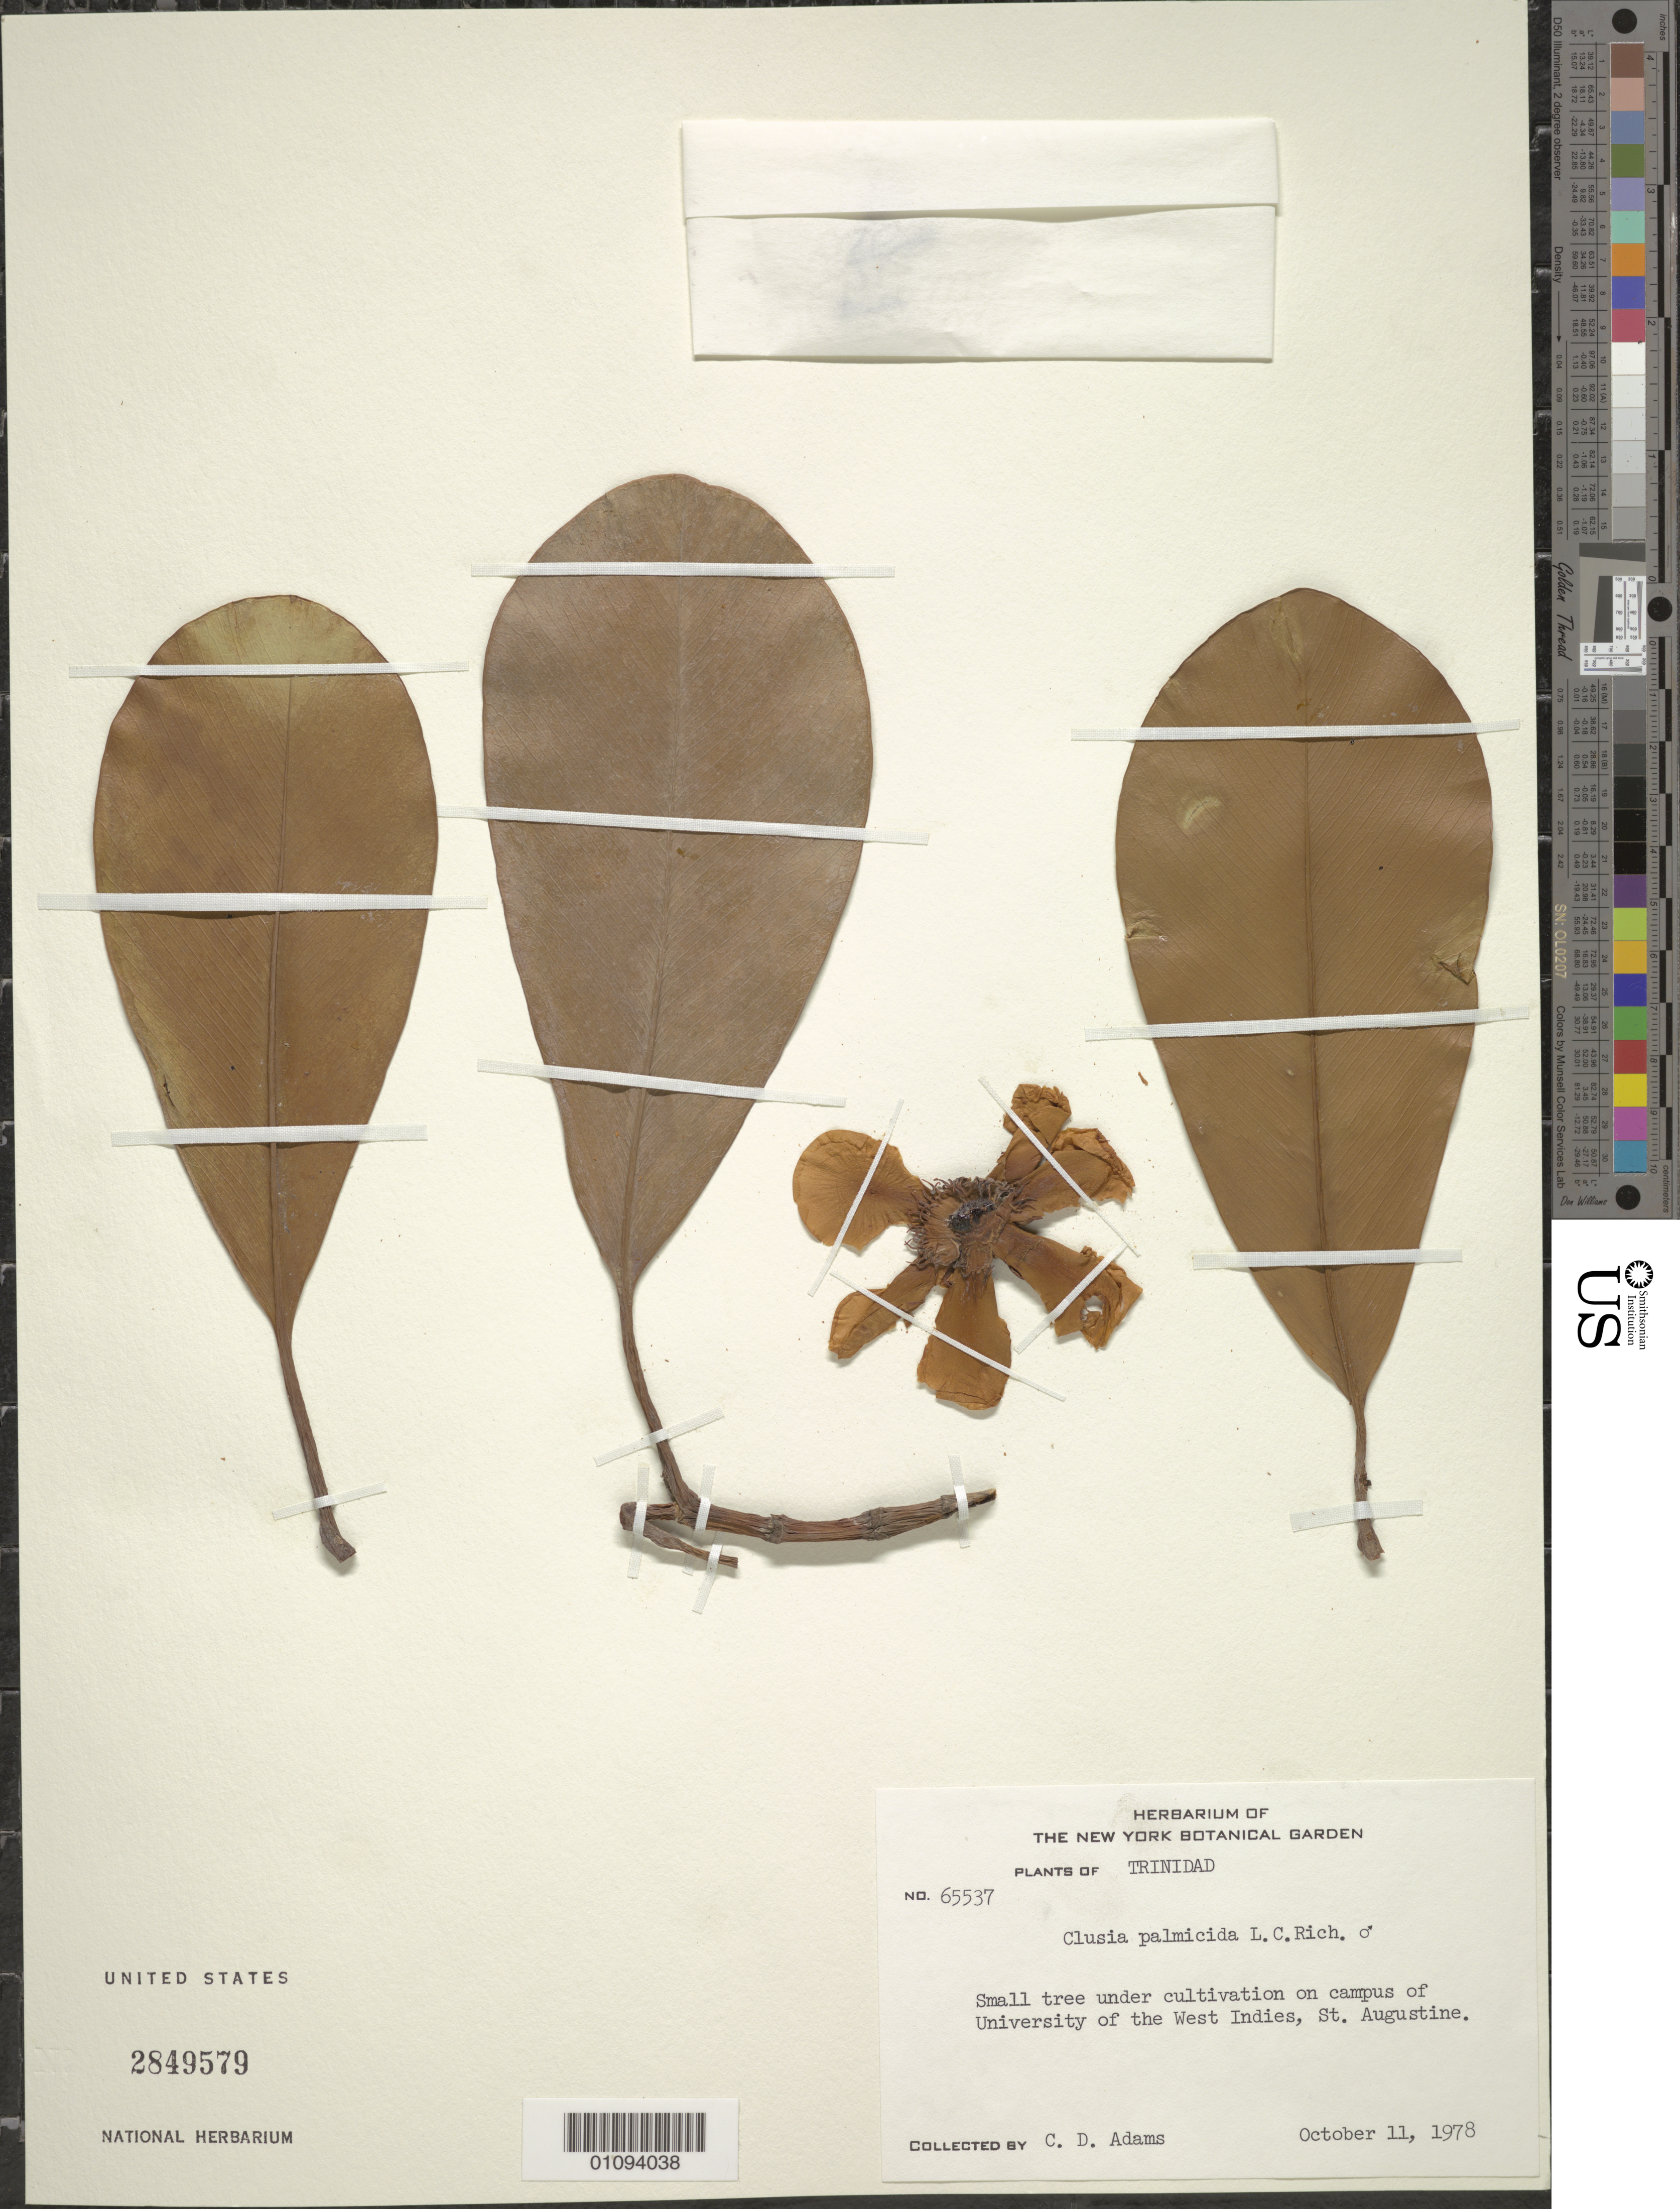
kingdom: Plantae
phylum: Tracheophyta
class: Magnoliopsida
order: Malpighiales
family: Clusiaceae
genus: Clusia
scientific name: Clusia palmicida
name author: Rich.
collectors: C. D. Adams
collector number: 65537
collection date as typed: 11 Oct 1978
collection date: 1978-10-11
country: Trinidad and Tobago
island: Trinidad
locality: University of the West Indies, St. Augustine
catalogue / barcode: US 2849579